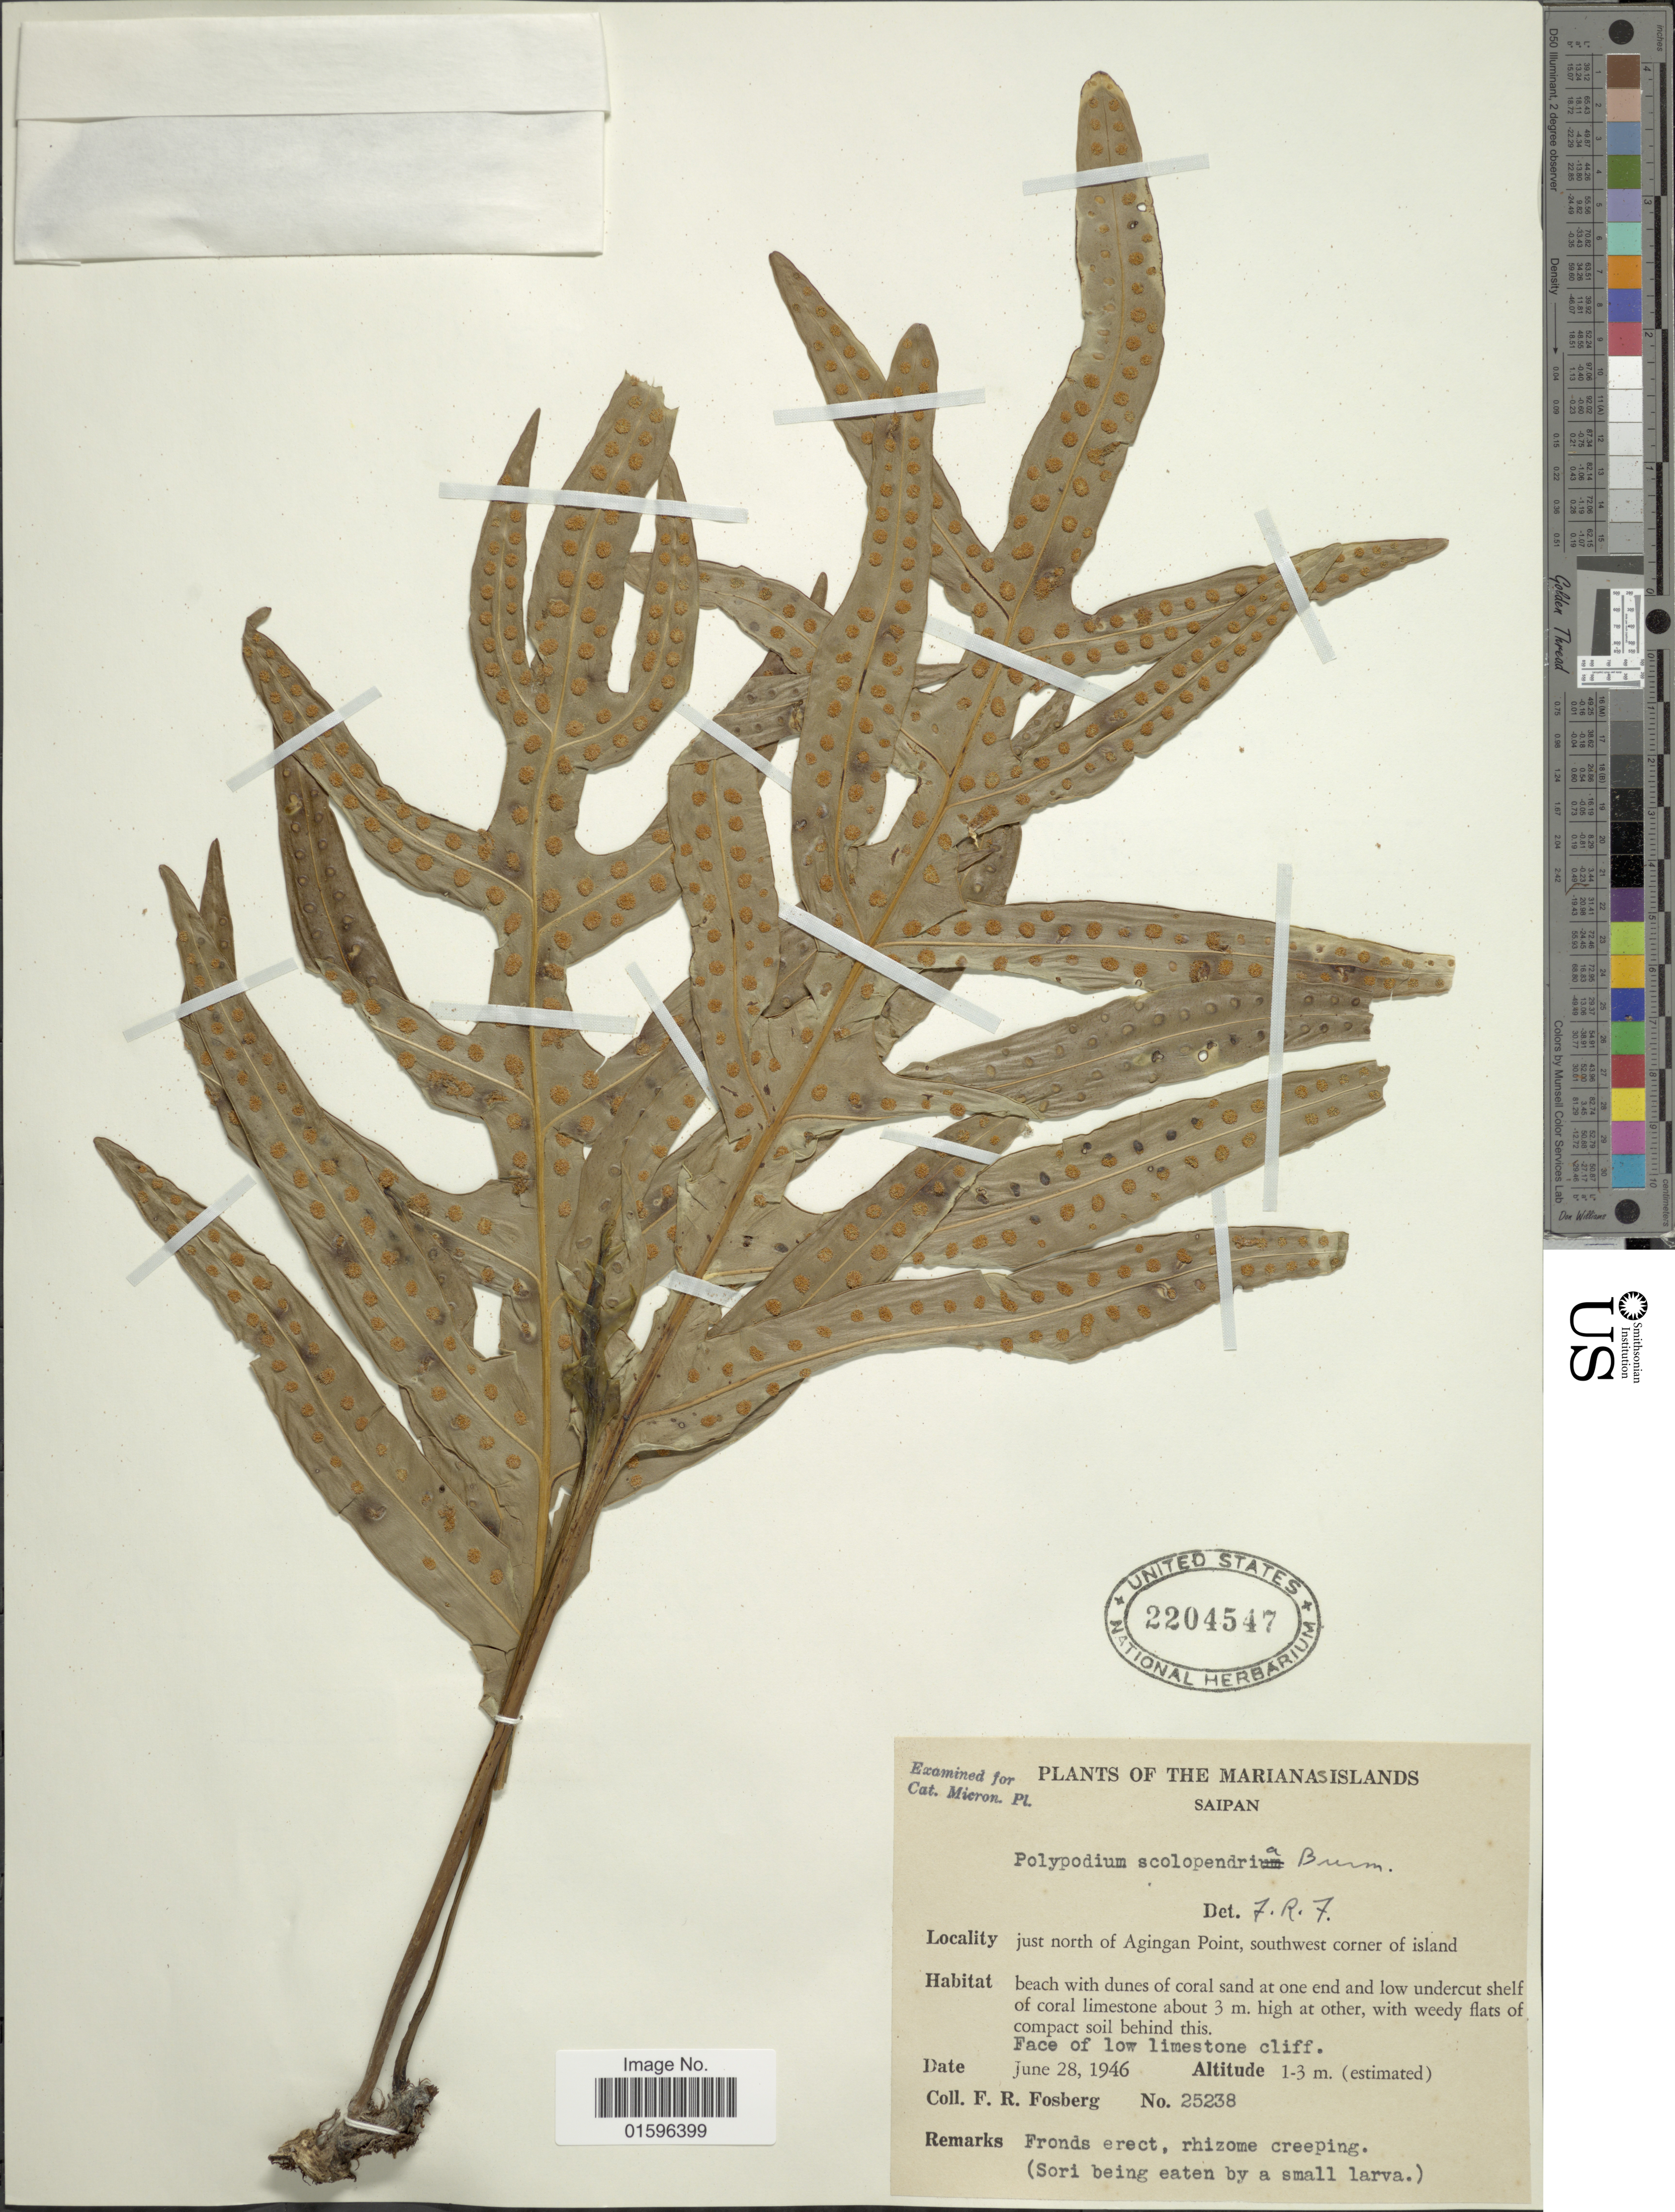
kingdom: Plantae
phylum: Tracheophyta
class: Polypodiopsida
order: Polypodiales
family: Polypodiaceae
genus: Polypodium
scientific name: Polypodium scolopendria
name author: Burm. f.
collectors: F. R. Fosberg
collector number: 25238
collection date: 1946-06-28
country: Northern Mariana Islands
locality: The Marianas Islands, Saipan, just north of Agingang Point, southwest corner of island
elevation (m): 1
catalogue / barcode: US 2204547